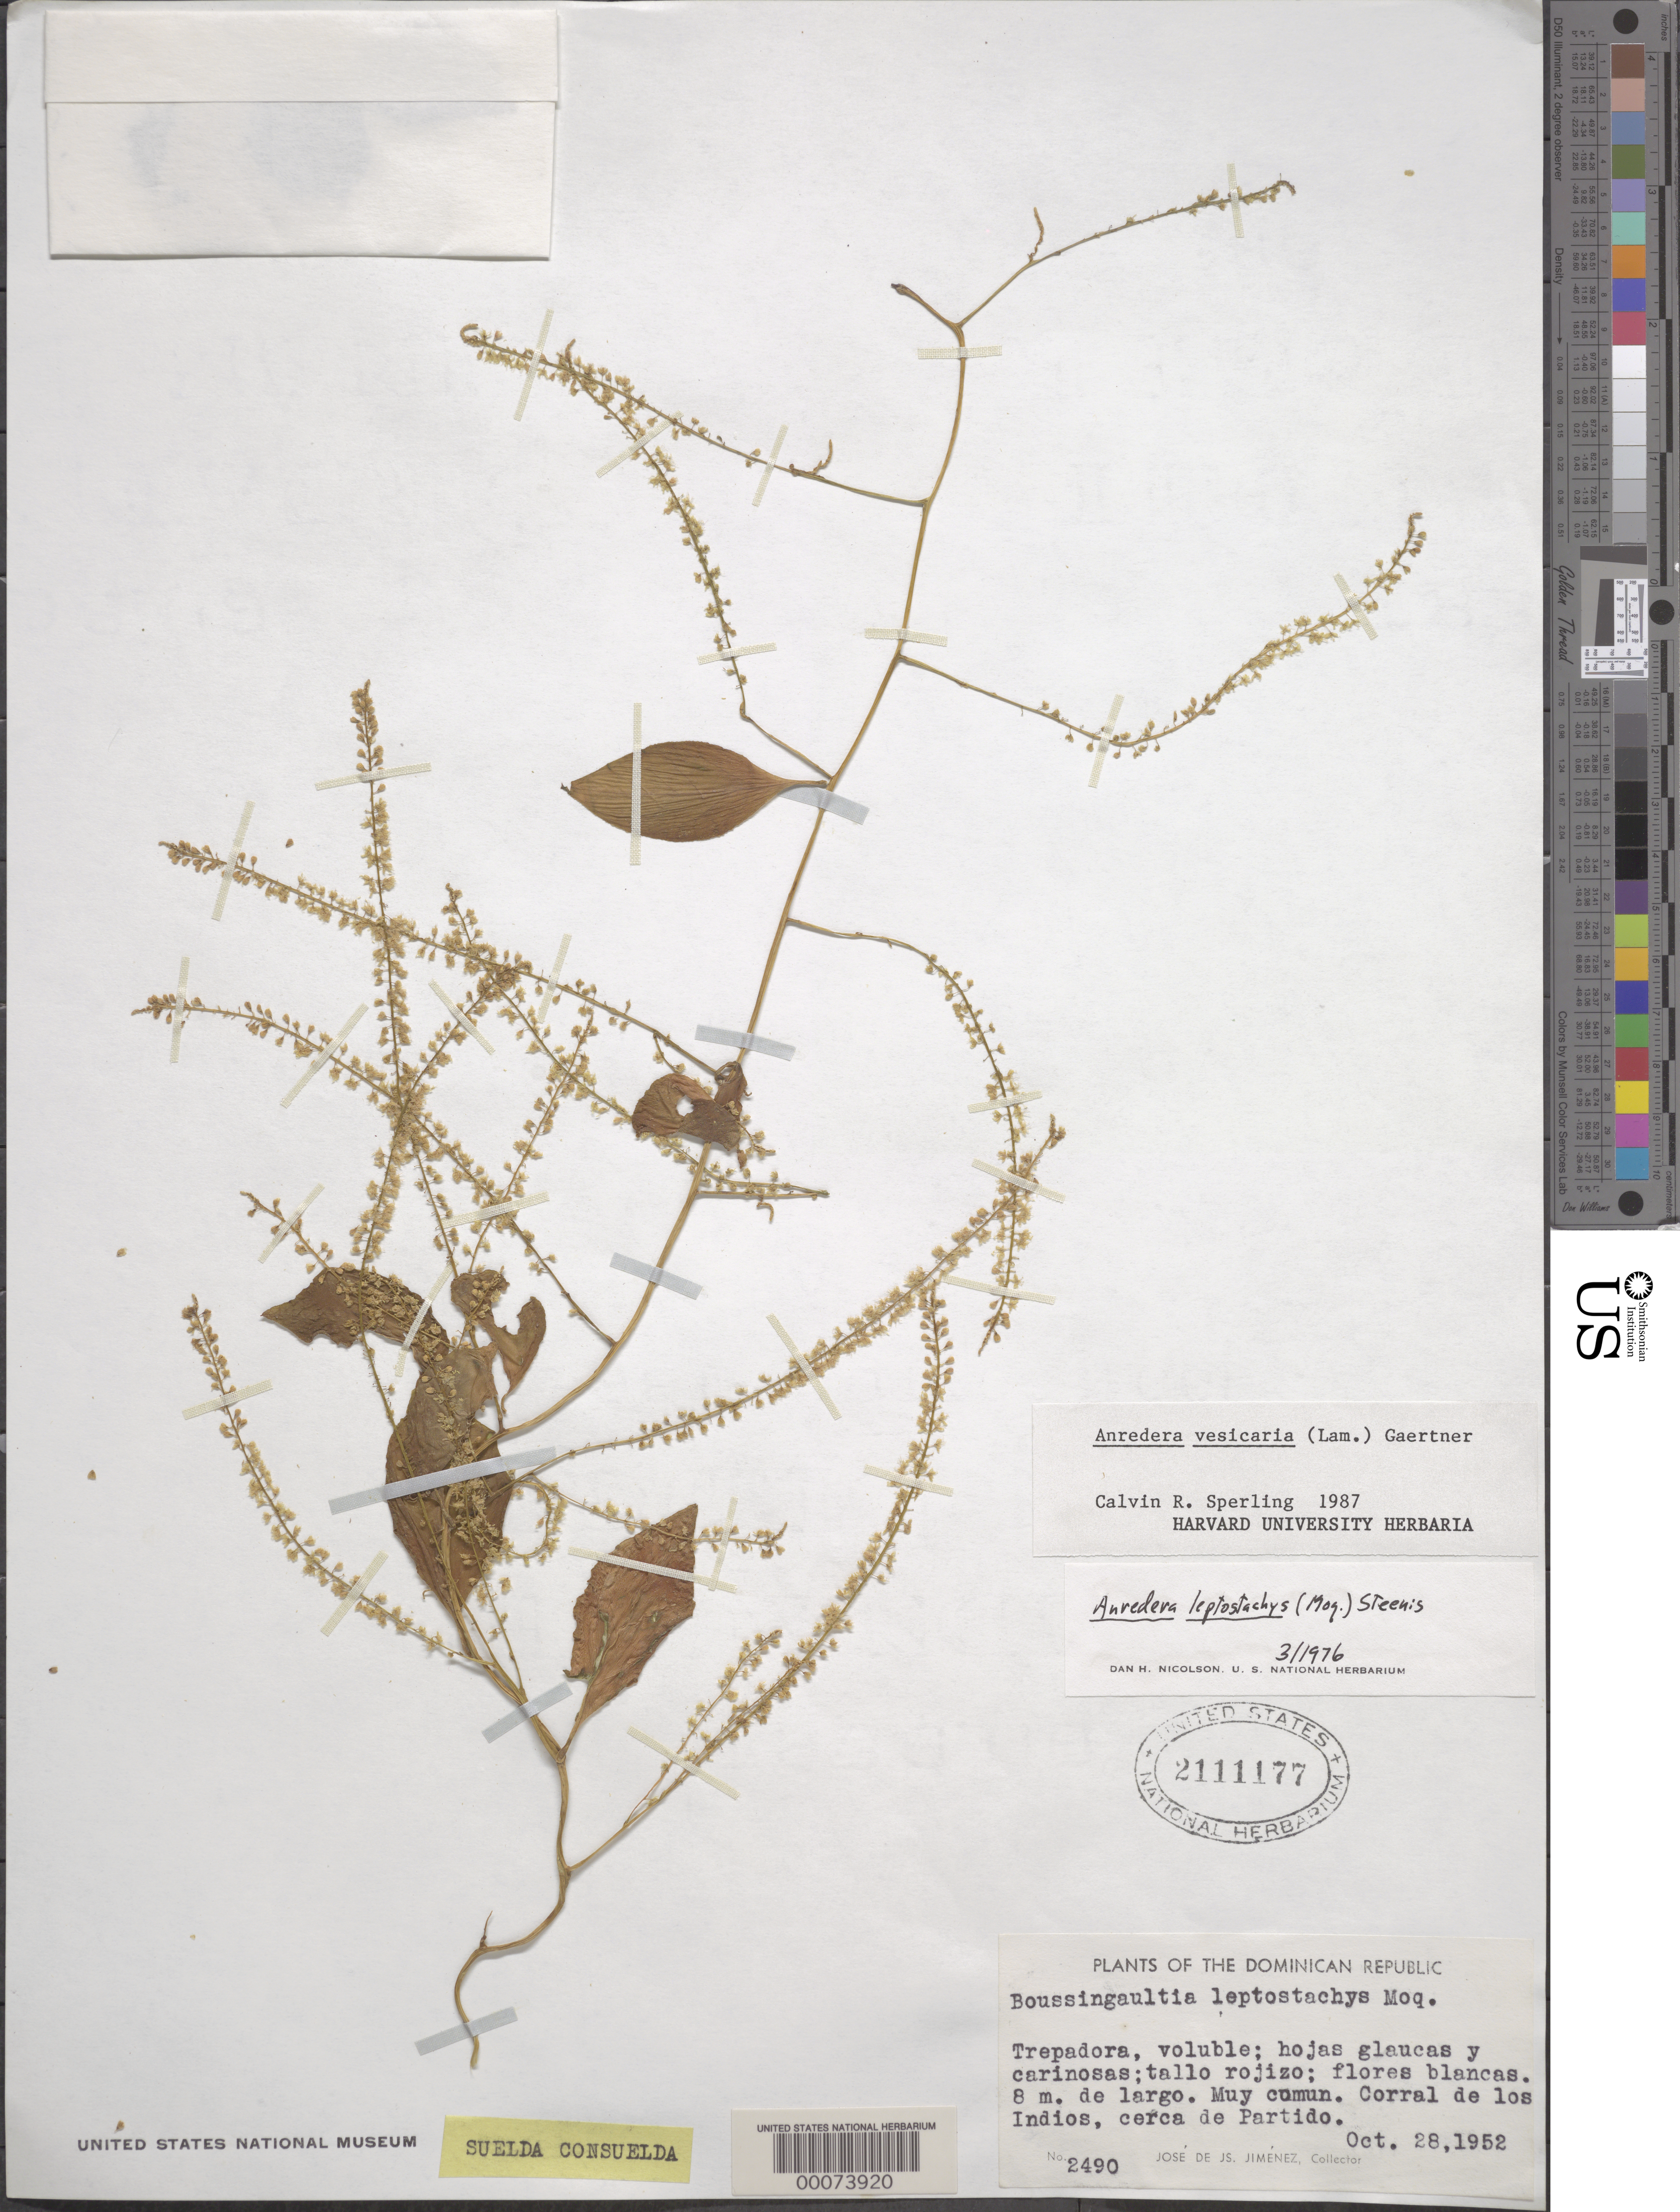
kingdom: Plantae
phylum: Tracheophyta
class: Magnoliopsida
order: Caryophyllales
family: Basellaceae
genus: Anredera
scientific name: Anredera vesicaria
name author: (Lam.) C.F. Gaertn.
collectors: J. J. Jiménez Almonte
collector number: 2490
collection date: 1952-10-28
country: Dominican Republic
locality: Trepadora. Corral de los Indios, cerca de Partido.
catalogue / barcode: US 2111177